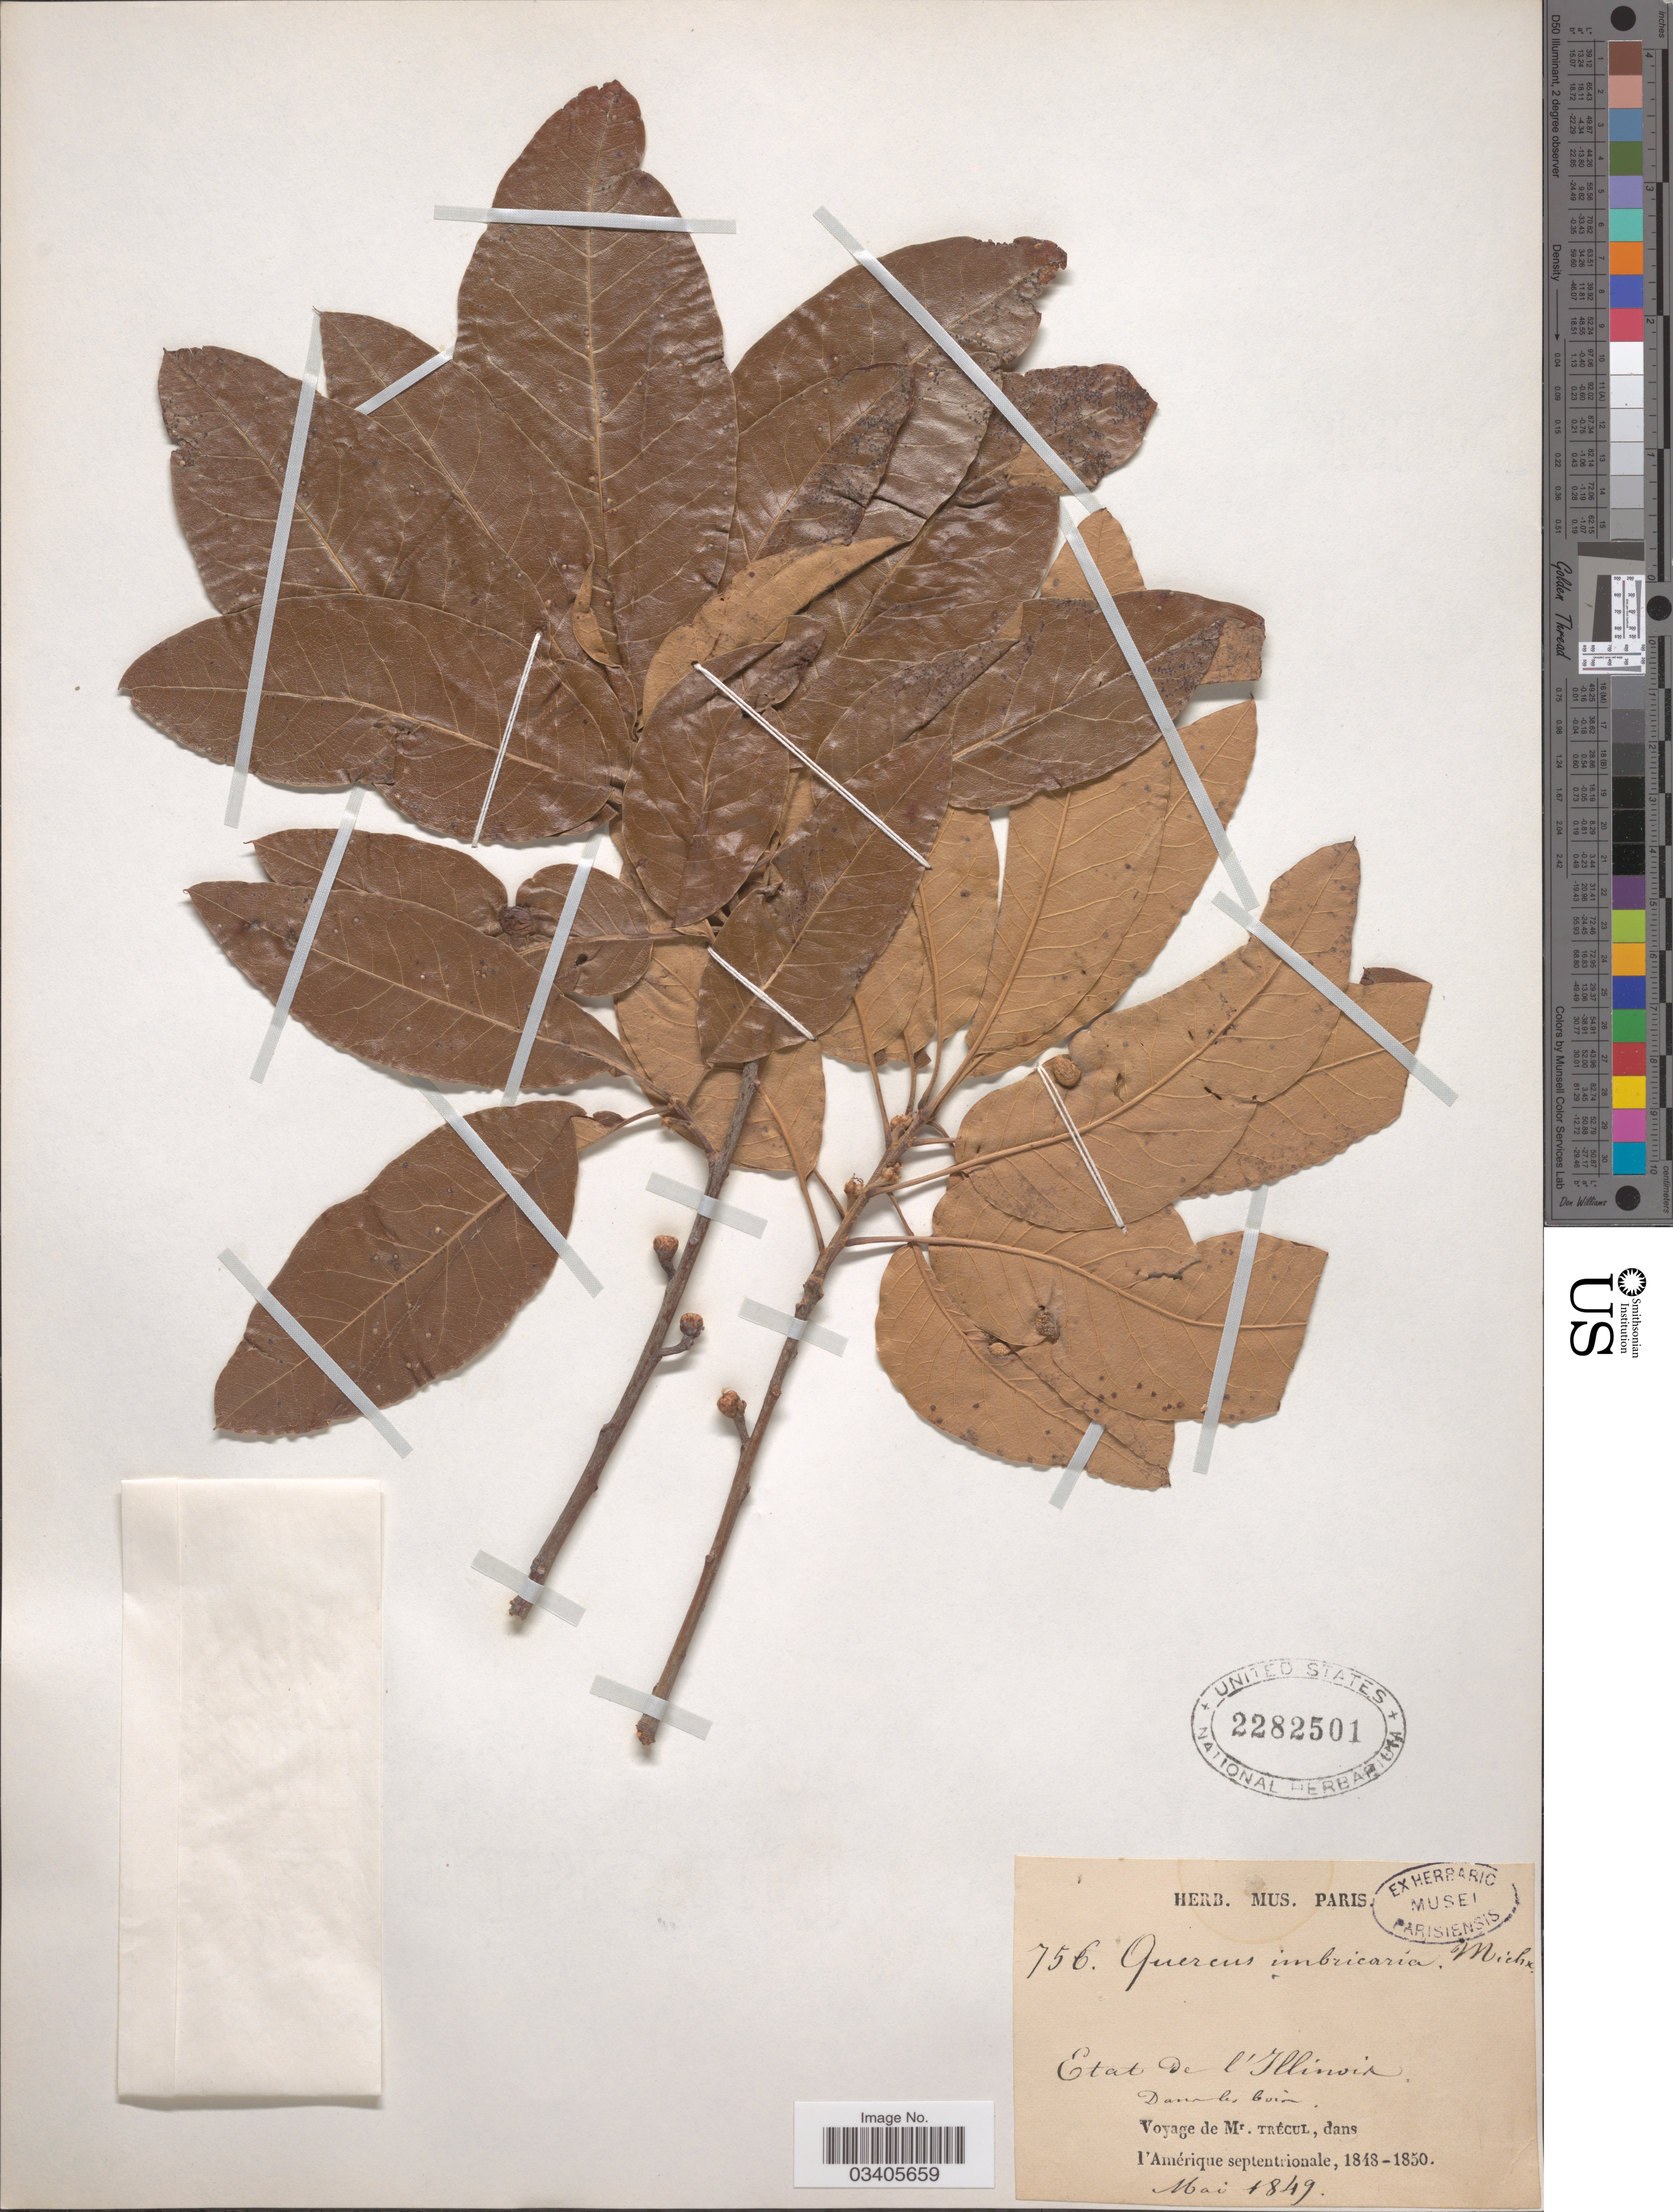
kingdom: Plantae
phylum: Tracheophyta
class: Magnoliopsida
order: Fagales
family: Fagaceae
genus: Quercus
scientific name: Quercus imbricaria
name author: Michx.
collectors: A. Trécul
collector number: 756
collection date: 1849-05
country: United States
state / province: Illinois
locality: Dans les bois. L'Amérique septentrionale.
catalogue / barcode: US 2282501